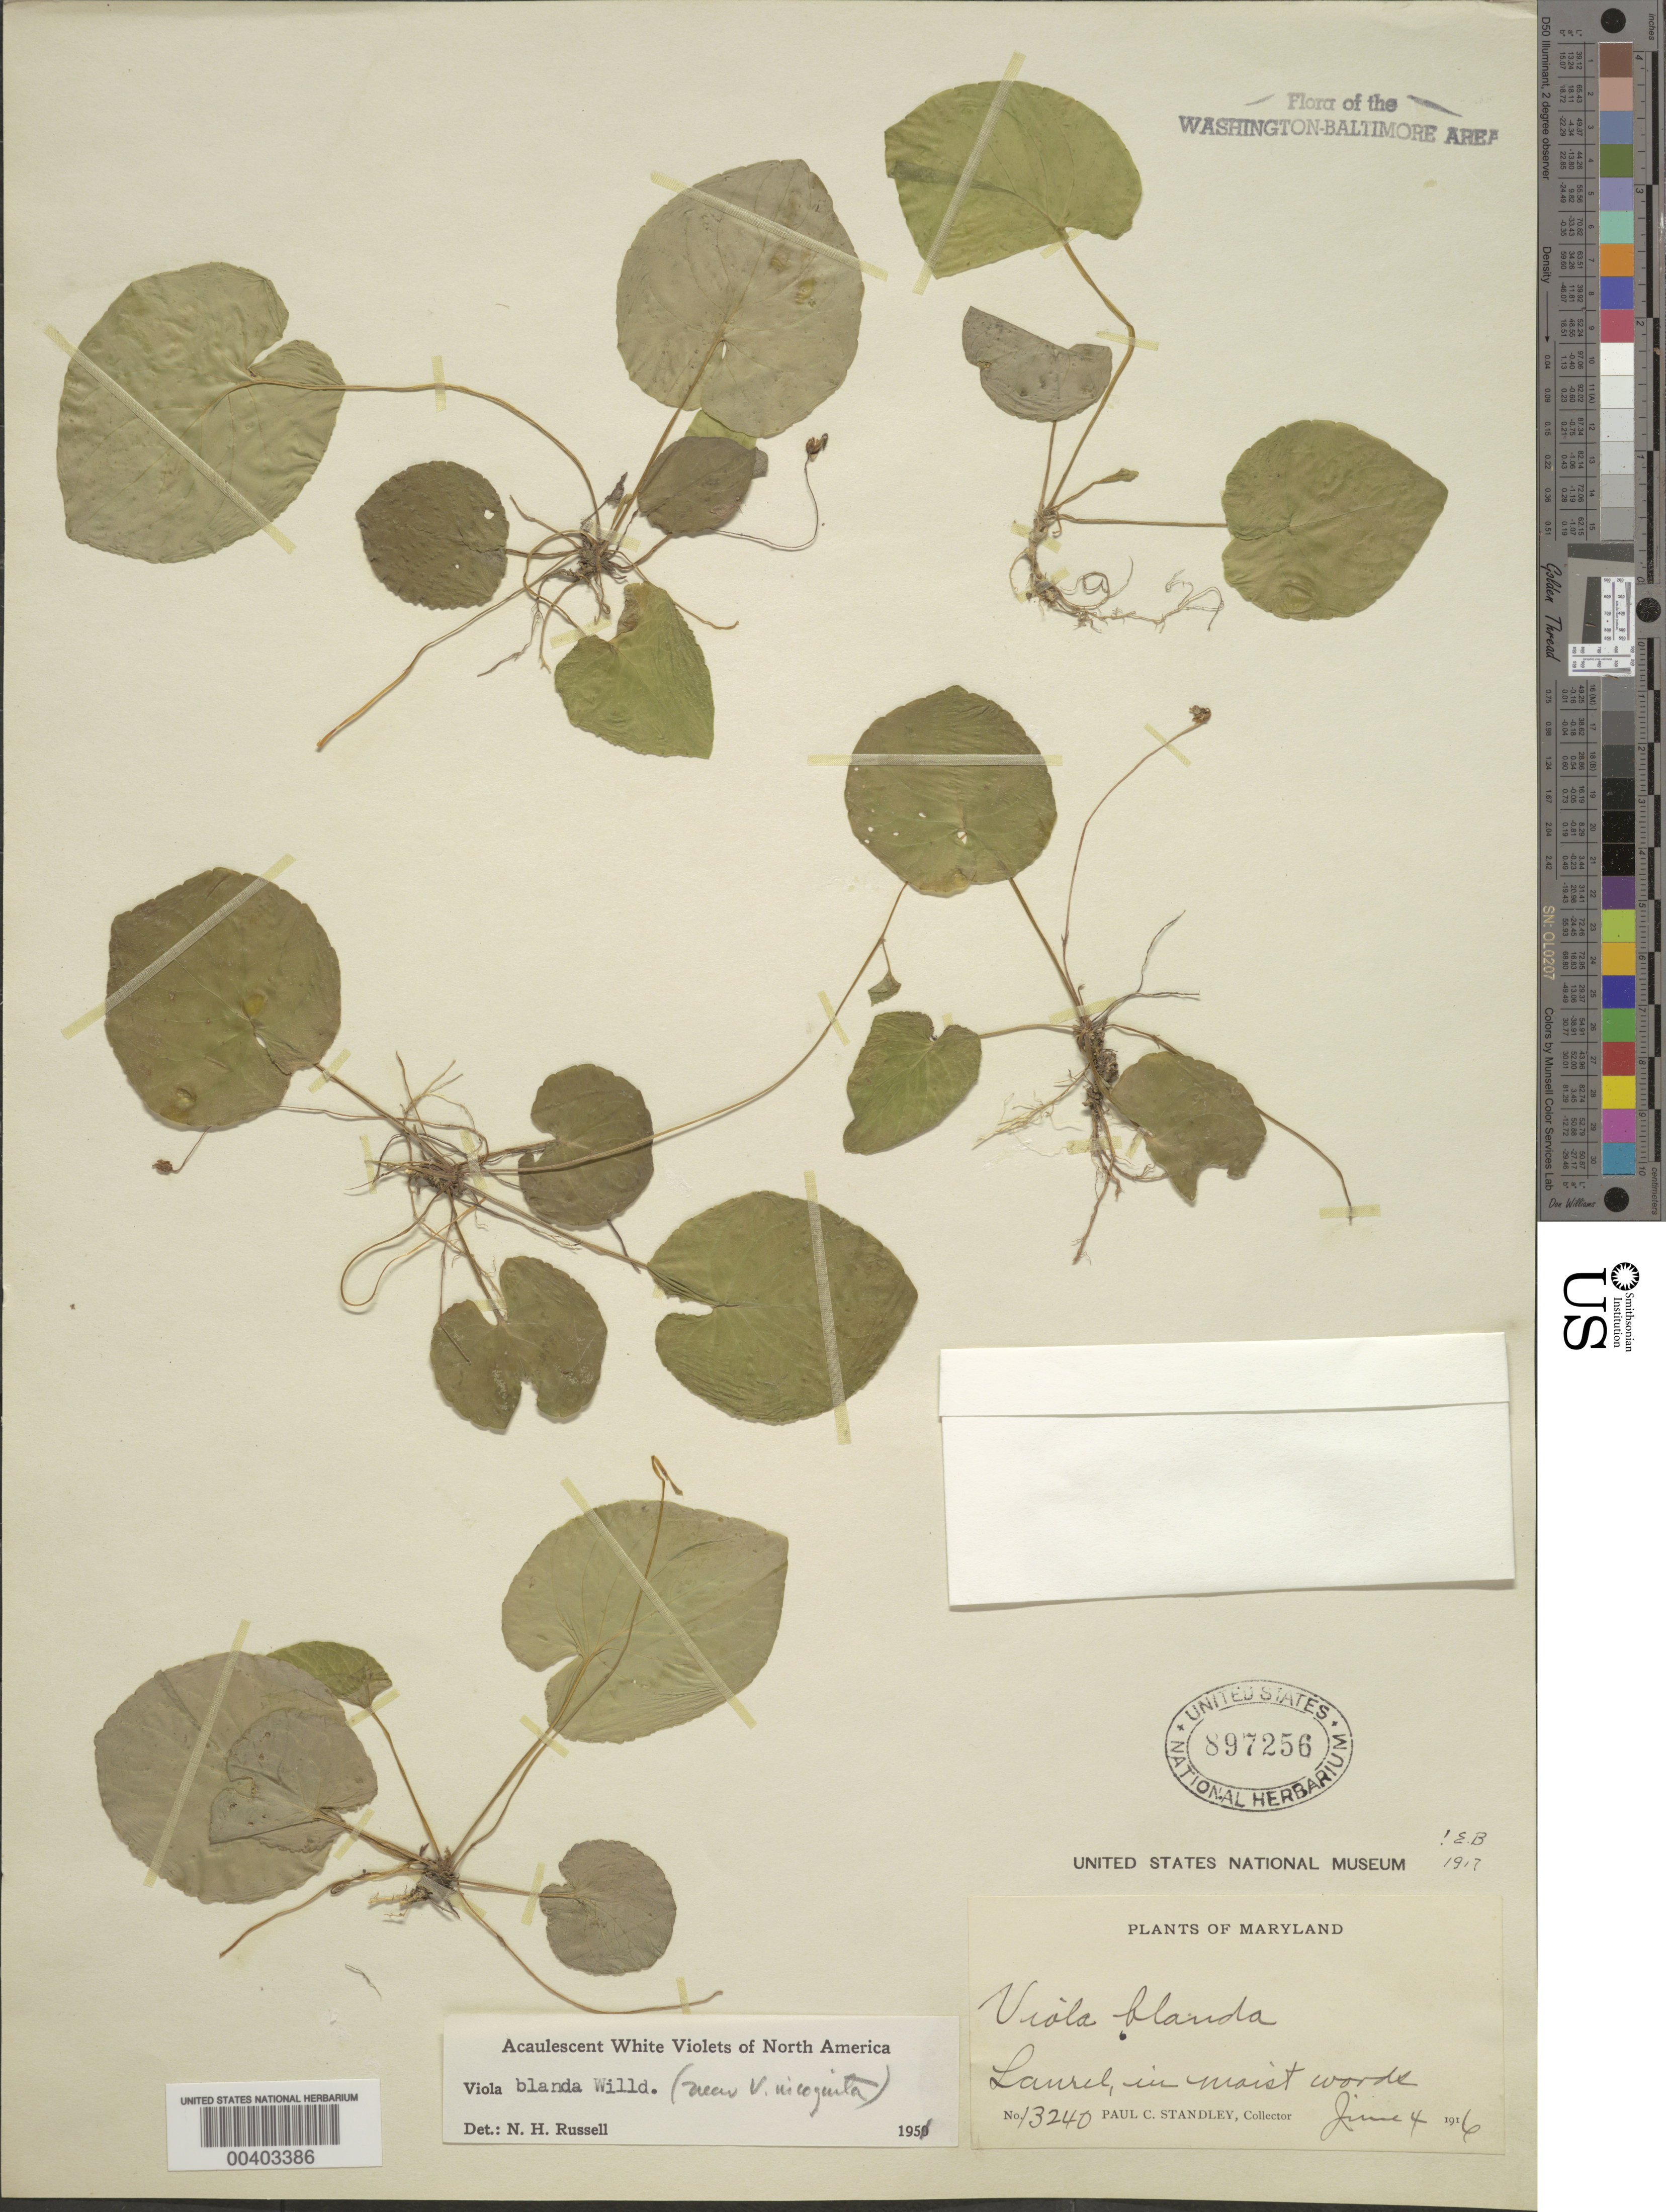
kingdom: Plantae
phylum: Tracheophyta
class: Magnoliopsida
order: Malpighiales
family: Violaceae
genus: Viola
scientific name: Viola blanda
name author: Willd.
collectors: P. C. Standley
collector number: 13240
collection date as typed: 04 Jun 1916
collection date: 1916-06-04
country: United States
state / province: Maryland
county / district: Prince George's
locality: Laurel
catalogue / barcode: US 897256